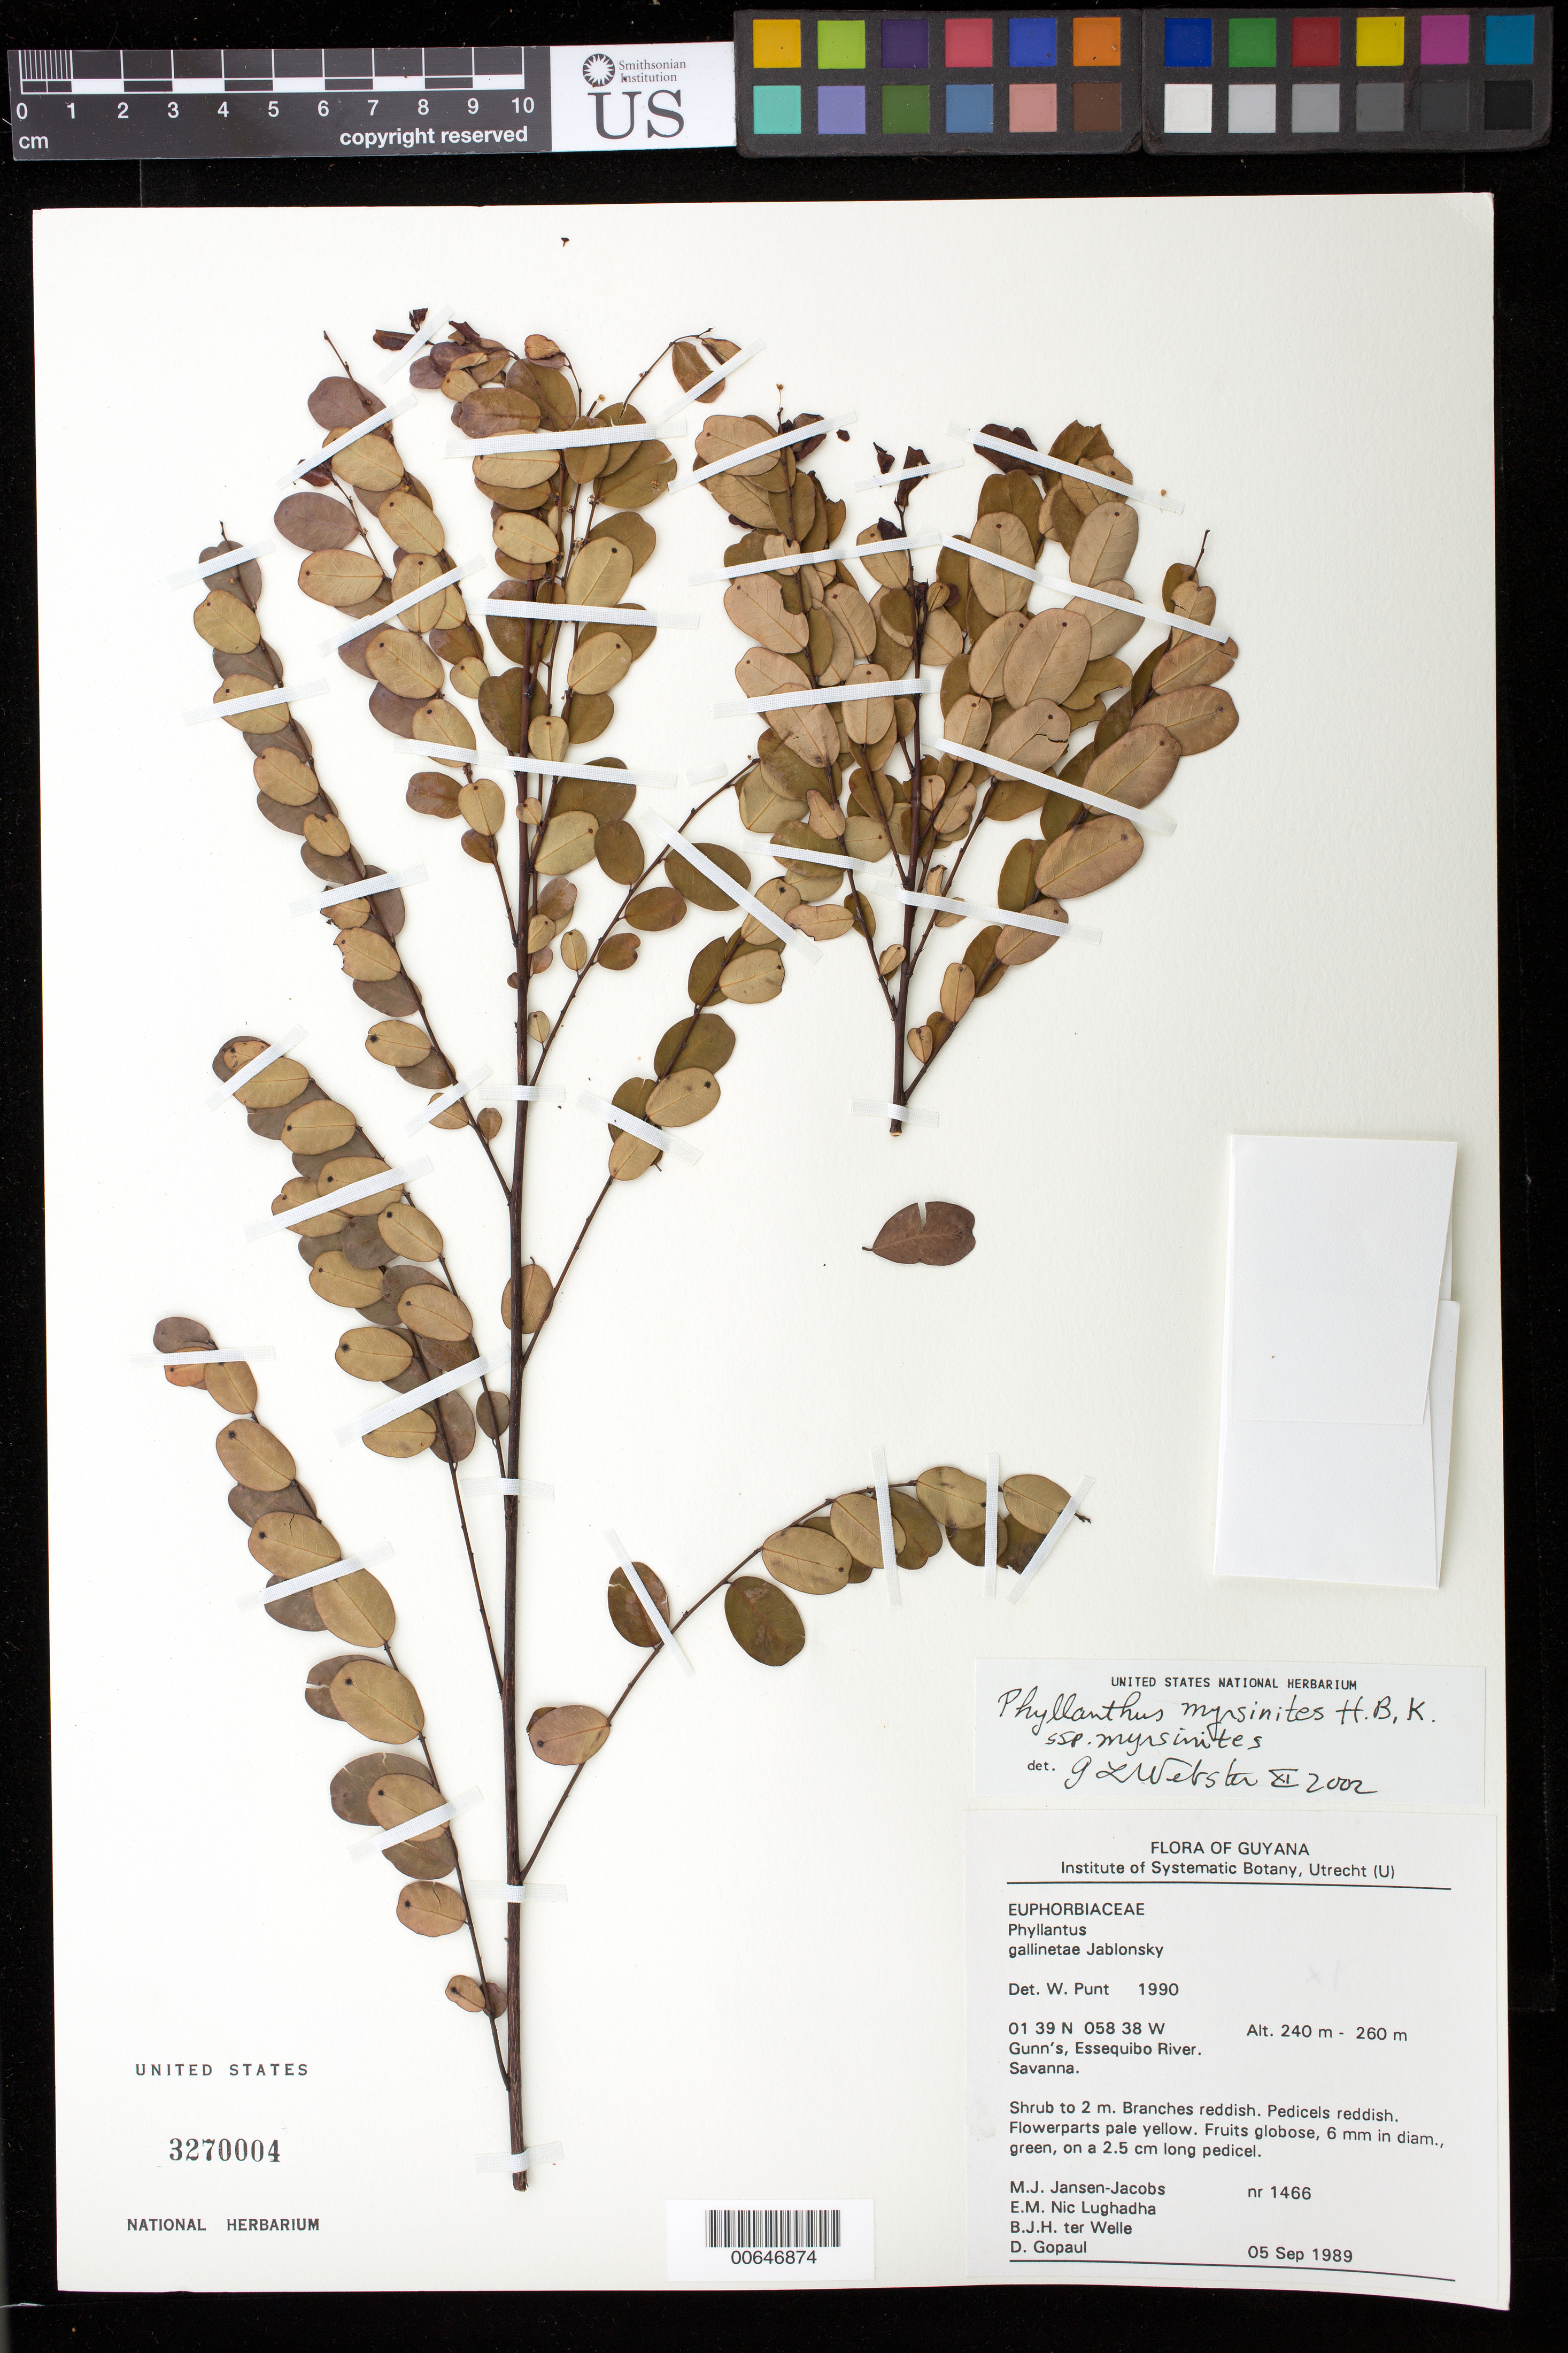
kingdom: Plantae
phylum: Tracheophyta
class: Magnoliopsida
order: Malpighiales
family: Phyllanthaceae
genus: Phyllanthus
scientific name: Phyllanthus myrsinites subsp. myrsinites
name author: Kunth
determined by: Webster, Grady L.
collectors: M. J. Jansen-Jacobs, E. Nic Lughadha, B. Welle & D. Gopaul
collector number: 1466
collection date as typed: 5-Sep-89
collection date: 1989-09-05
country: Guyana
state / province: U. Takutu-U. Essequibo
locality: Gunn's, Essequibo River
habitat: Savanna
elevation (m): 240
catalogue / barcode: US 3270004